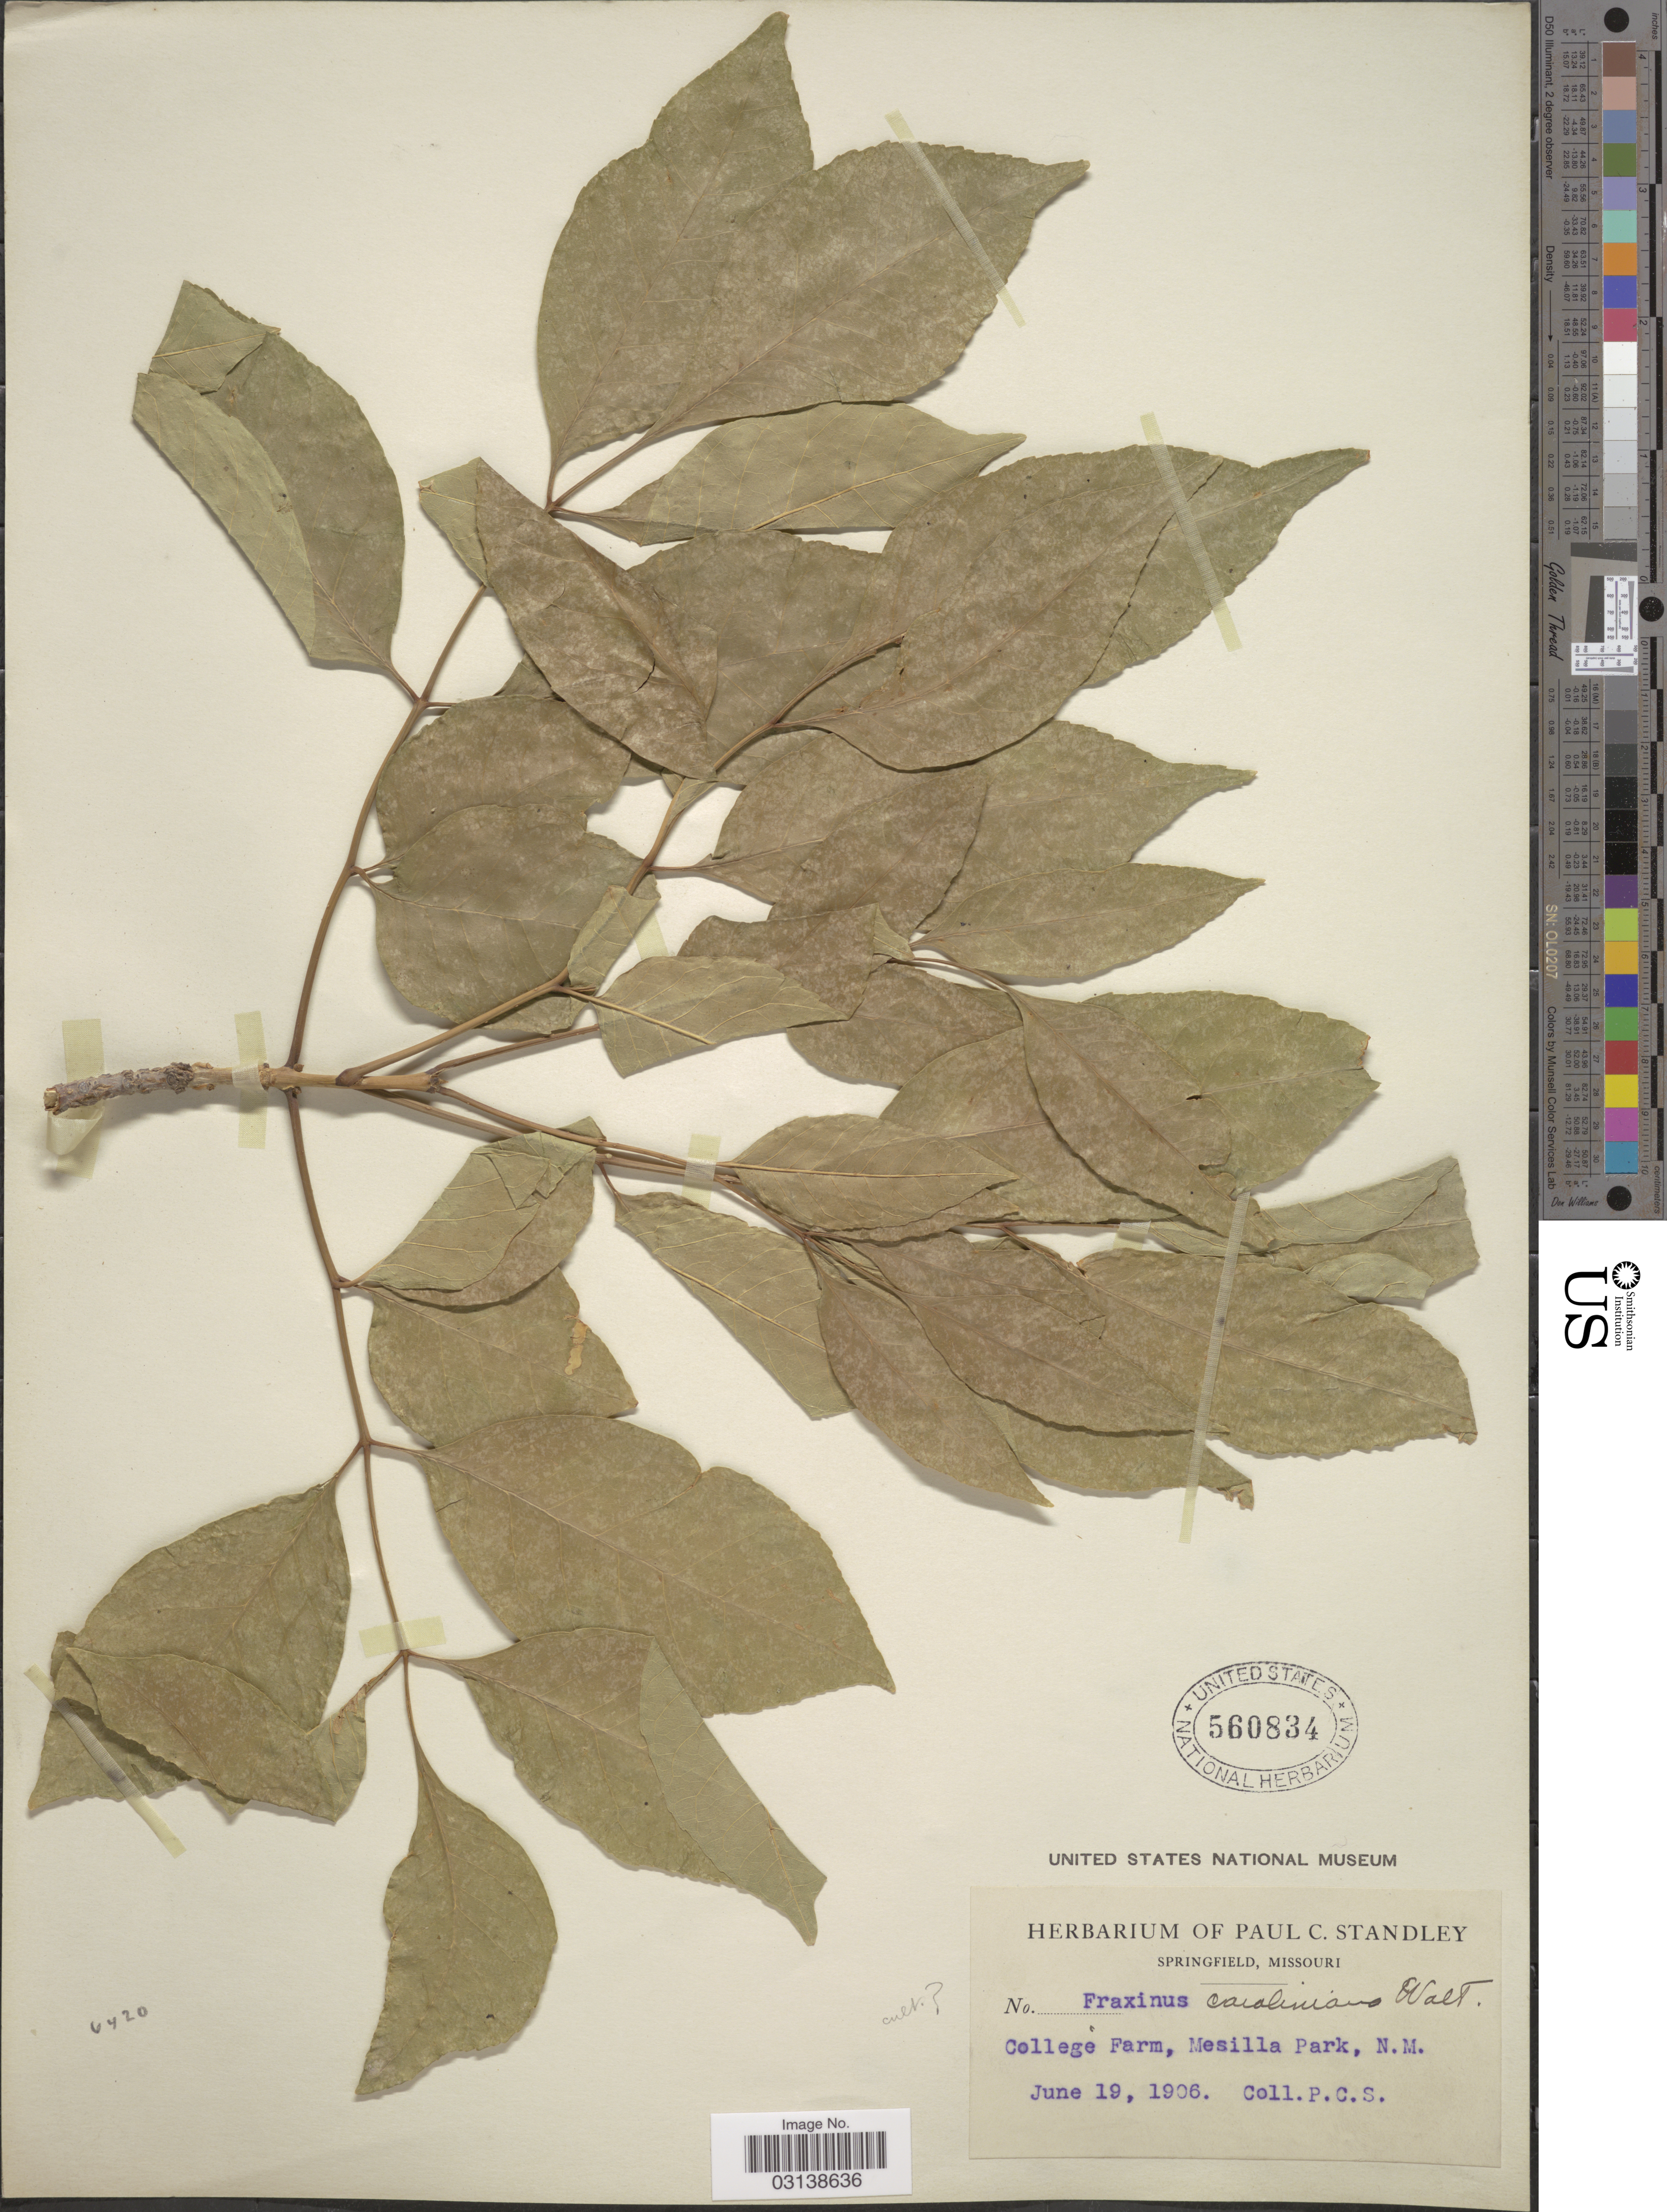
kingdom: Plantae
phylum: Tracheophyta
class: Magnoliopsida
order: Lamiales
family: Oleaceae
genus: Fraxinus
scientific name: Fraxinus caroliniana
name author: Mill.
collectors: P. C. Standley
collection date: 1906-06-19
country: United States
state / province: New Mexico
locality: College Farm, Mesilla Park.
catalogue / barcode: US 560834